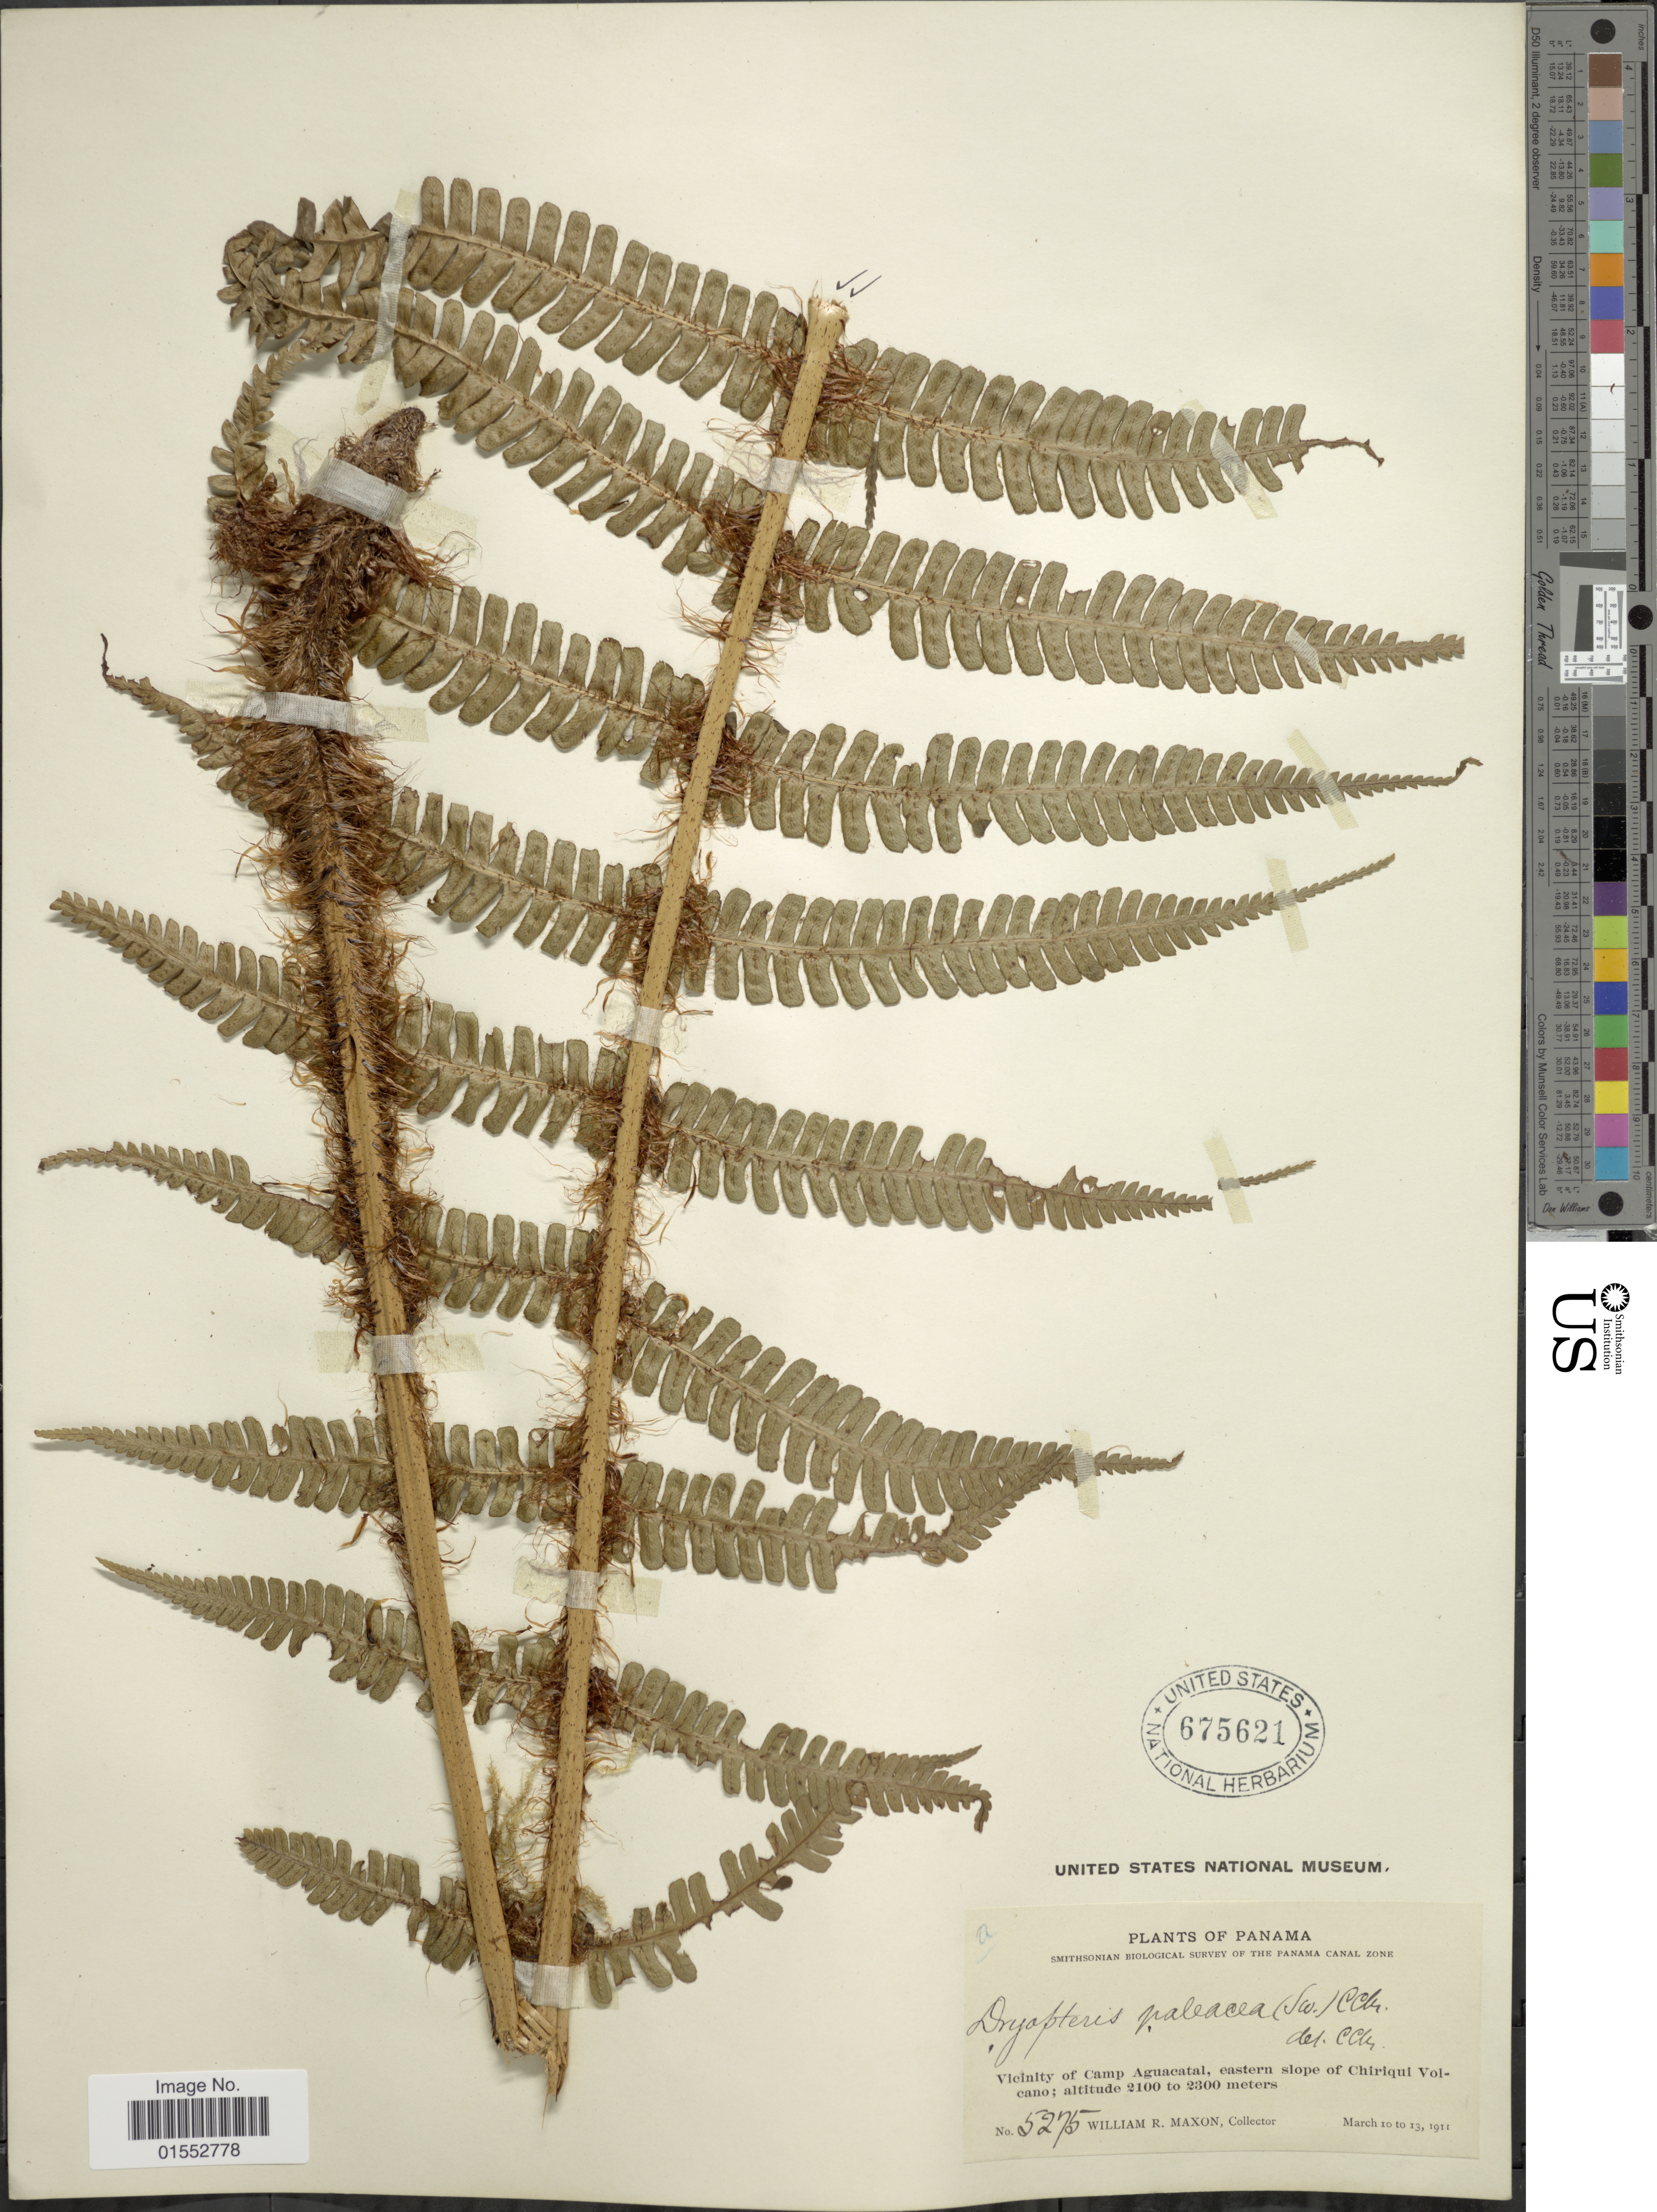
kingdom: Plantae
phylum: Tracheophyta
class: Polypodiopsida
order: Polypodiales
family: Dryopteridaceae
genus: Dryopteris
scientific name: Dryopteris wallichiana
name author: (Spreng.) Hyl.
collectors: W. R. Maxon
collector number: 5275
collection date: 1911-03-10/1911-03-13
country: Panama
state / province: Chiriqui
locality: Vicinity of Camp Aguacatal, eastern slope of Chiriqui Volcano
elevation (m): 2100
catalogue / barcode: US 675621